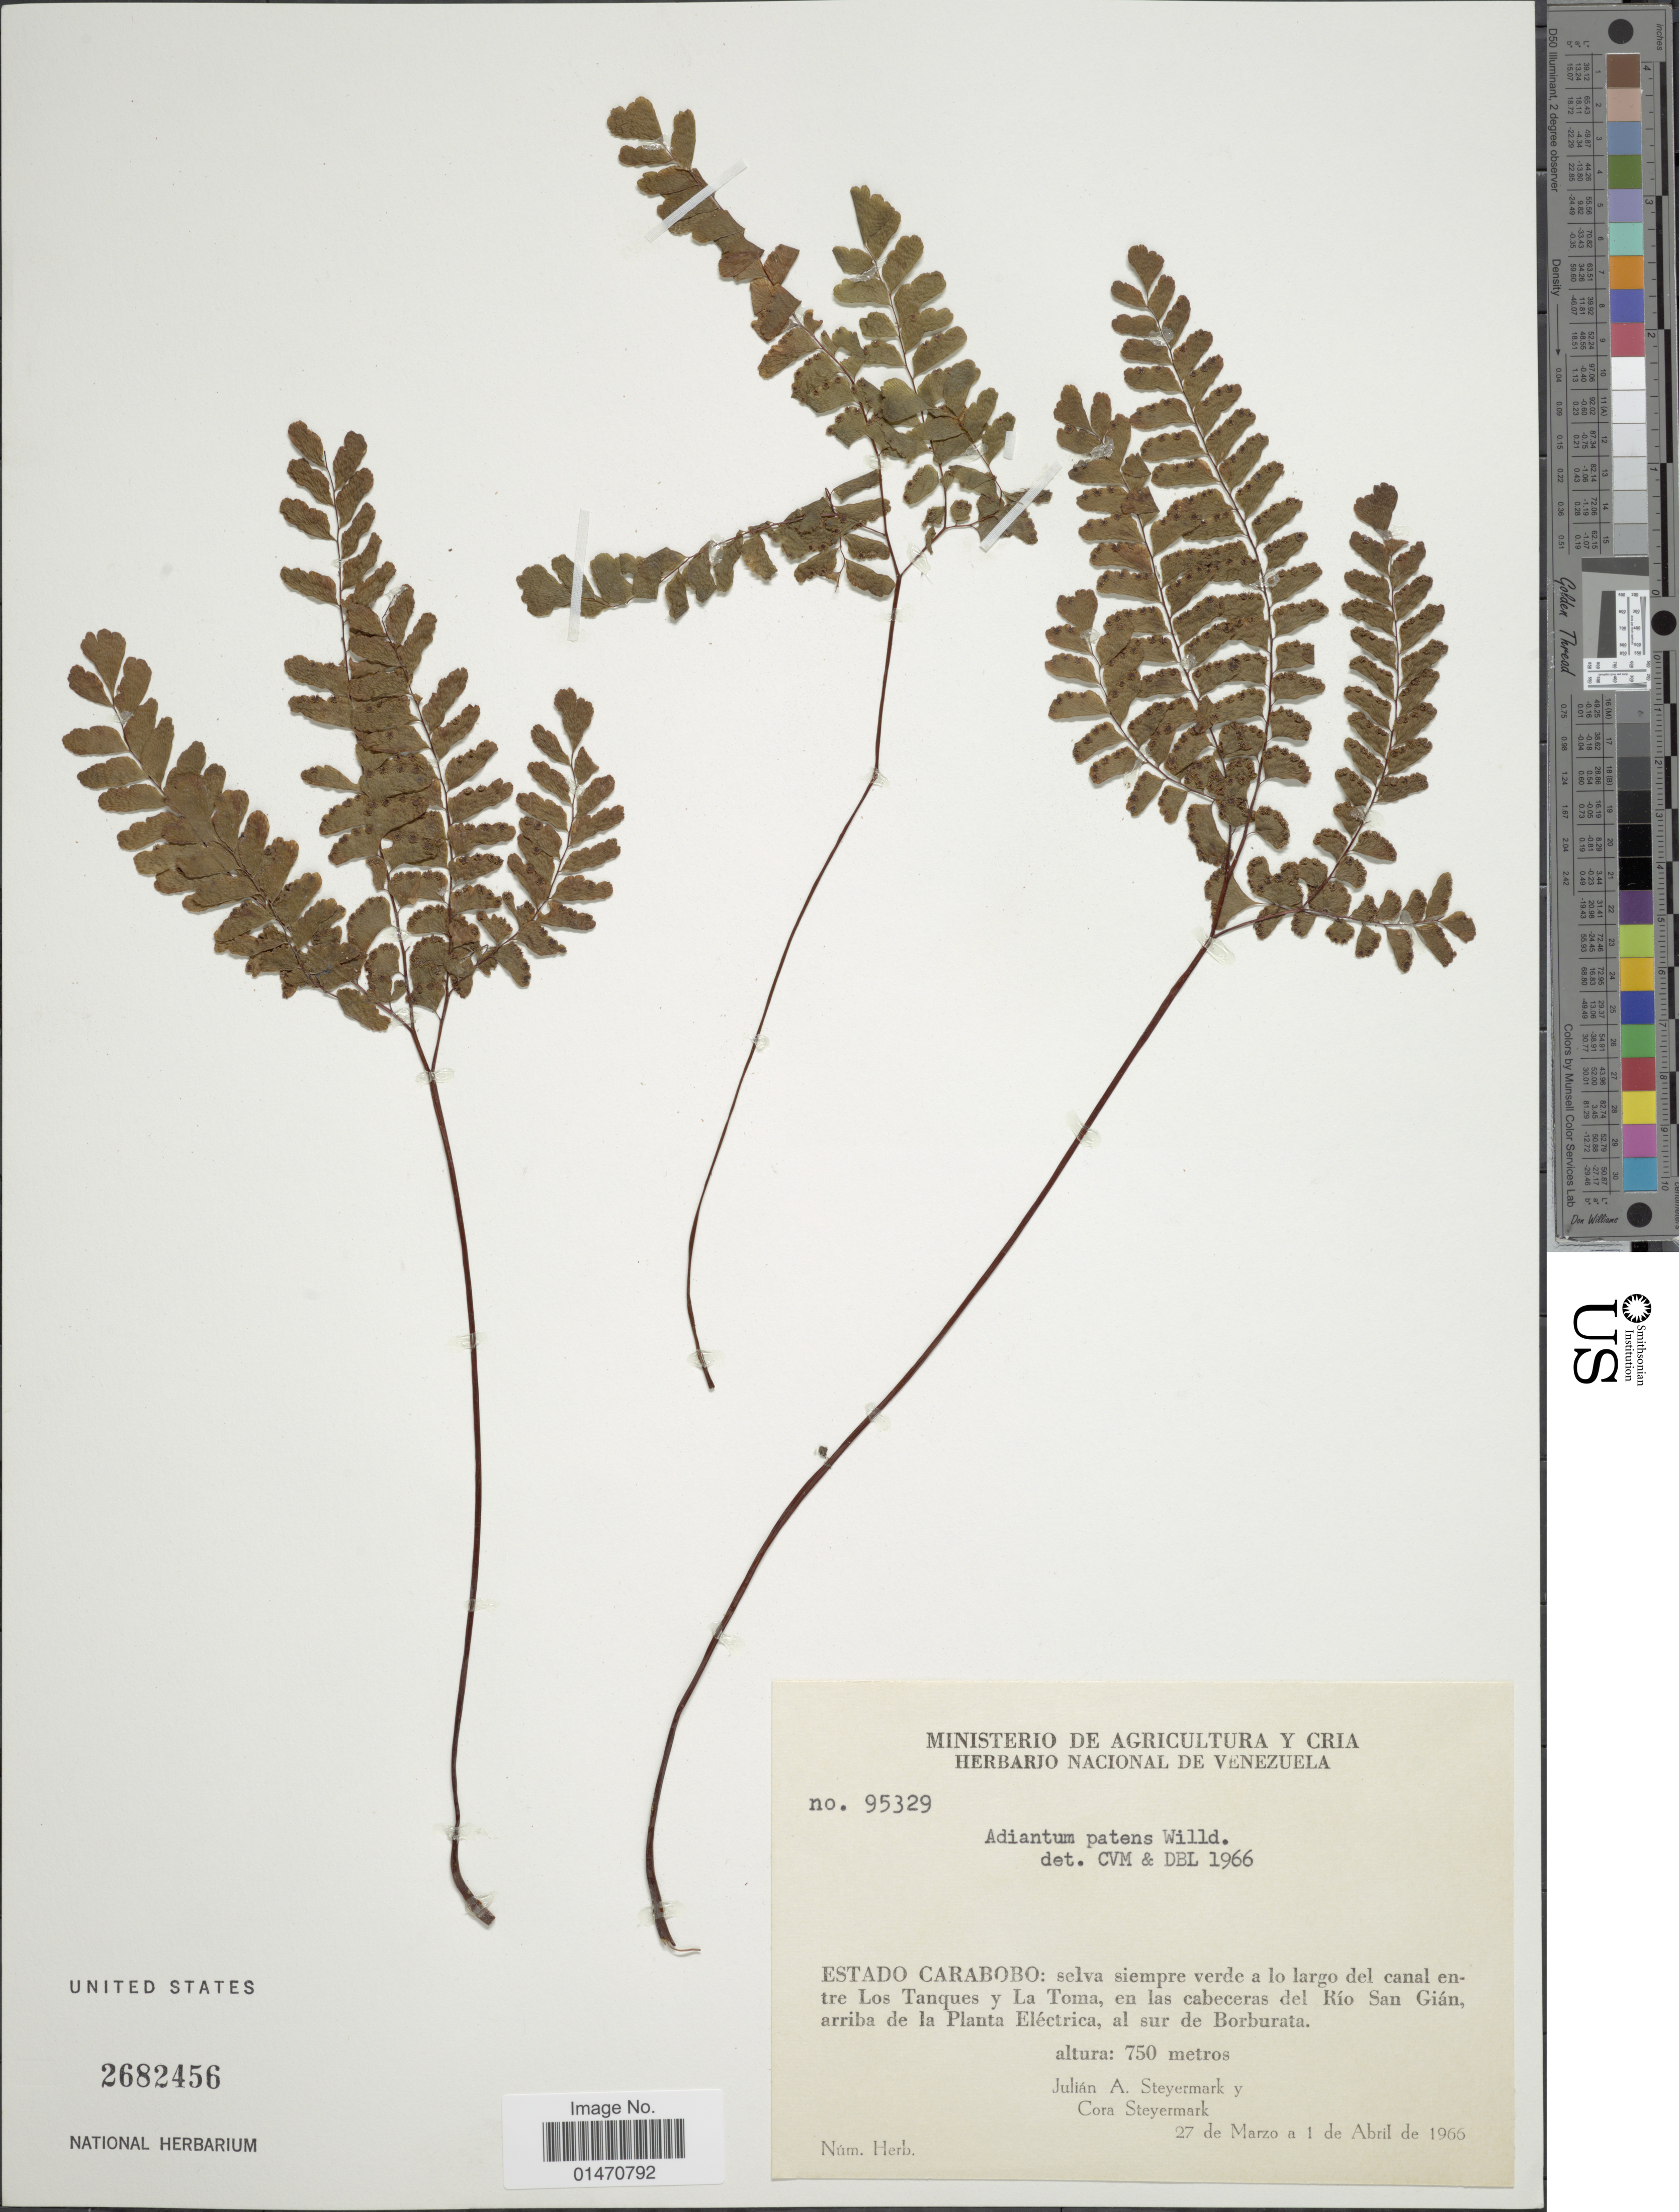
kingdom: Plantae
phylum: Tracheophyta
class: Polypodiopsida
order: Polypodiales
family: Pteridaceae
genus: Adiantum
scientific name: Adiantum patens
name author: Willd.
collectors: J. Steyermark & C. Steyermark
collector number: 95329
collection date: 1966-03-27/1966-04-01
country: Venezuela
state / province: Carabobo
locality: Estado carabobo: selva siempre verde a lo largo del canal entre Los Tanques y La Toma, en las cabeceras del Rio San Gián, arriba de la Planta Eléctroca, al sur de Borburata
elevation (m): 750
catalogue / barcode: US 2682456